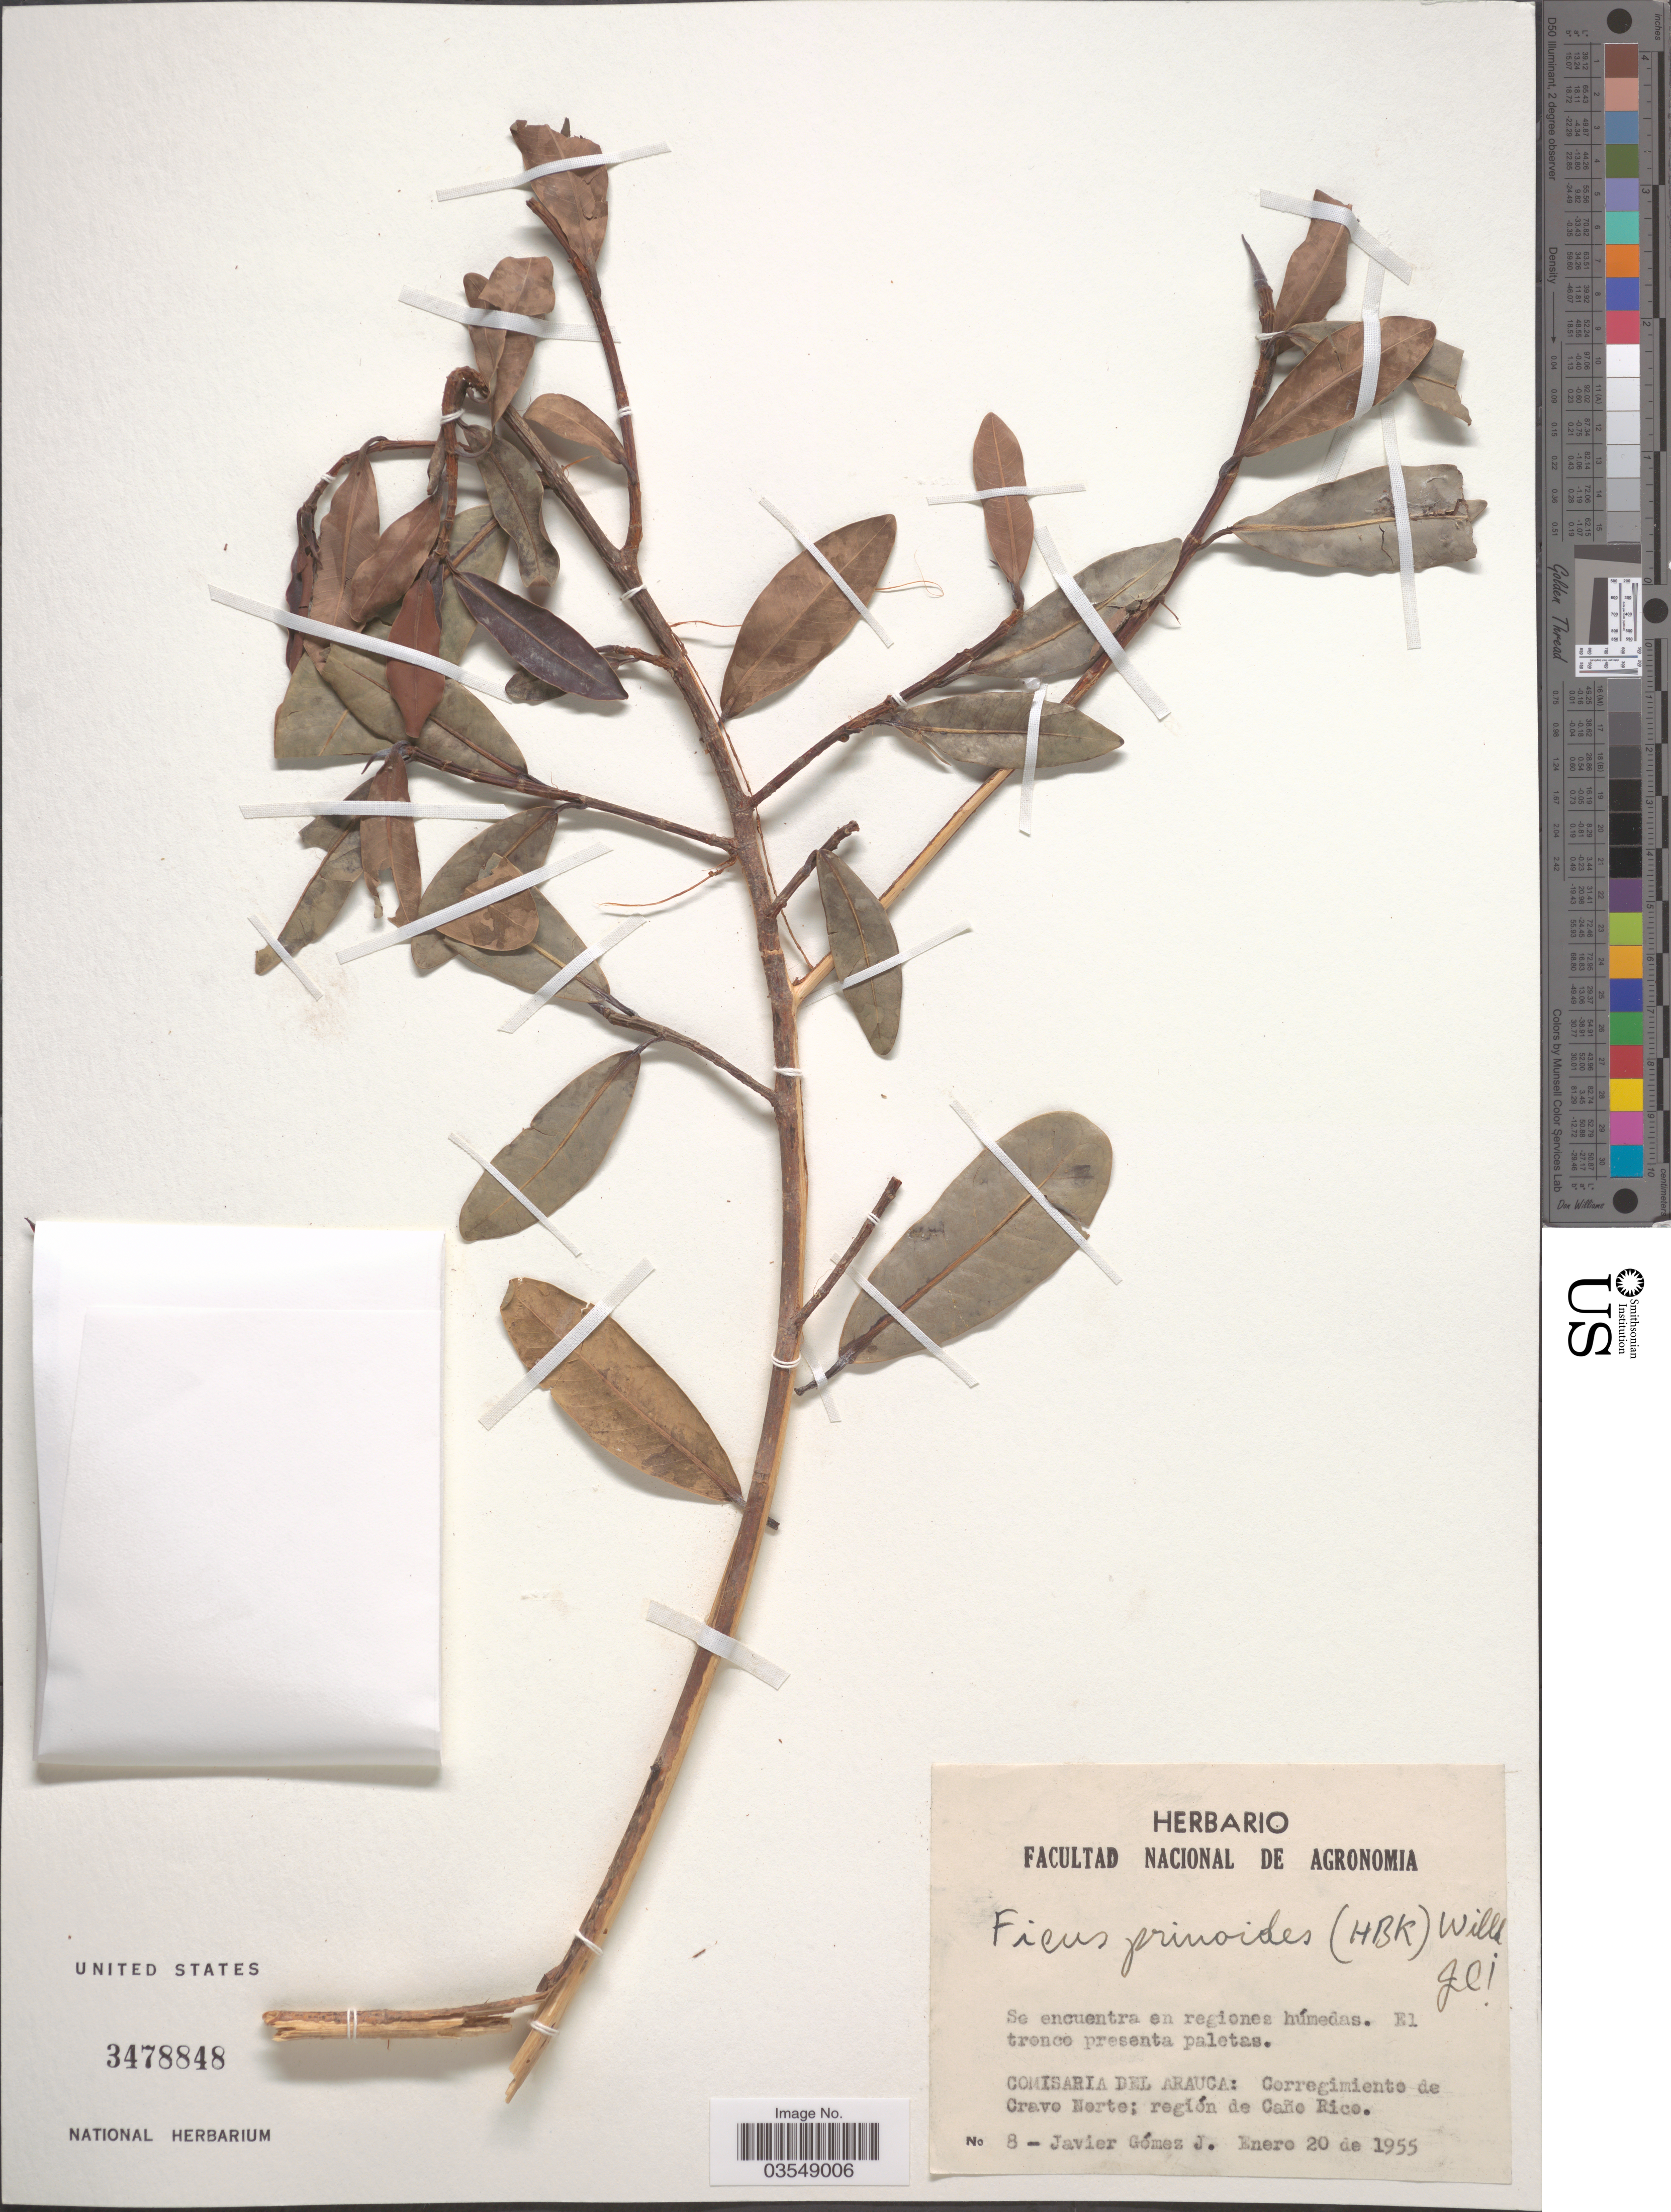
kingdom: Plantae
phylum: Tracheophyta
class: Magnoliopsida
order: Rosales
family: Moraceae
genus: Ficus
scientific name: Ficus pallida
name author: Vahl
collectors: G. Javier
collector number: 8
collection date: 1955-01-20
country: Colombia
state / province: Arauca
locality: Comisaria del Arauca: Corregimiento de Cravo Norte; región de Caño Rice.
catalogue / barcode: US 3478848